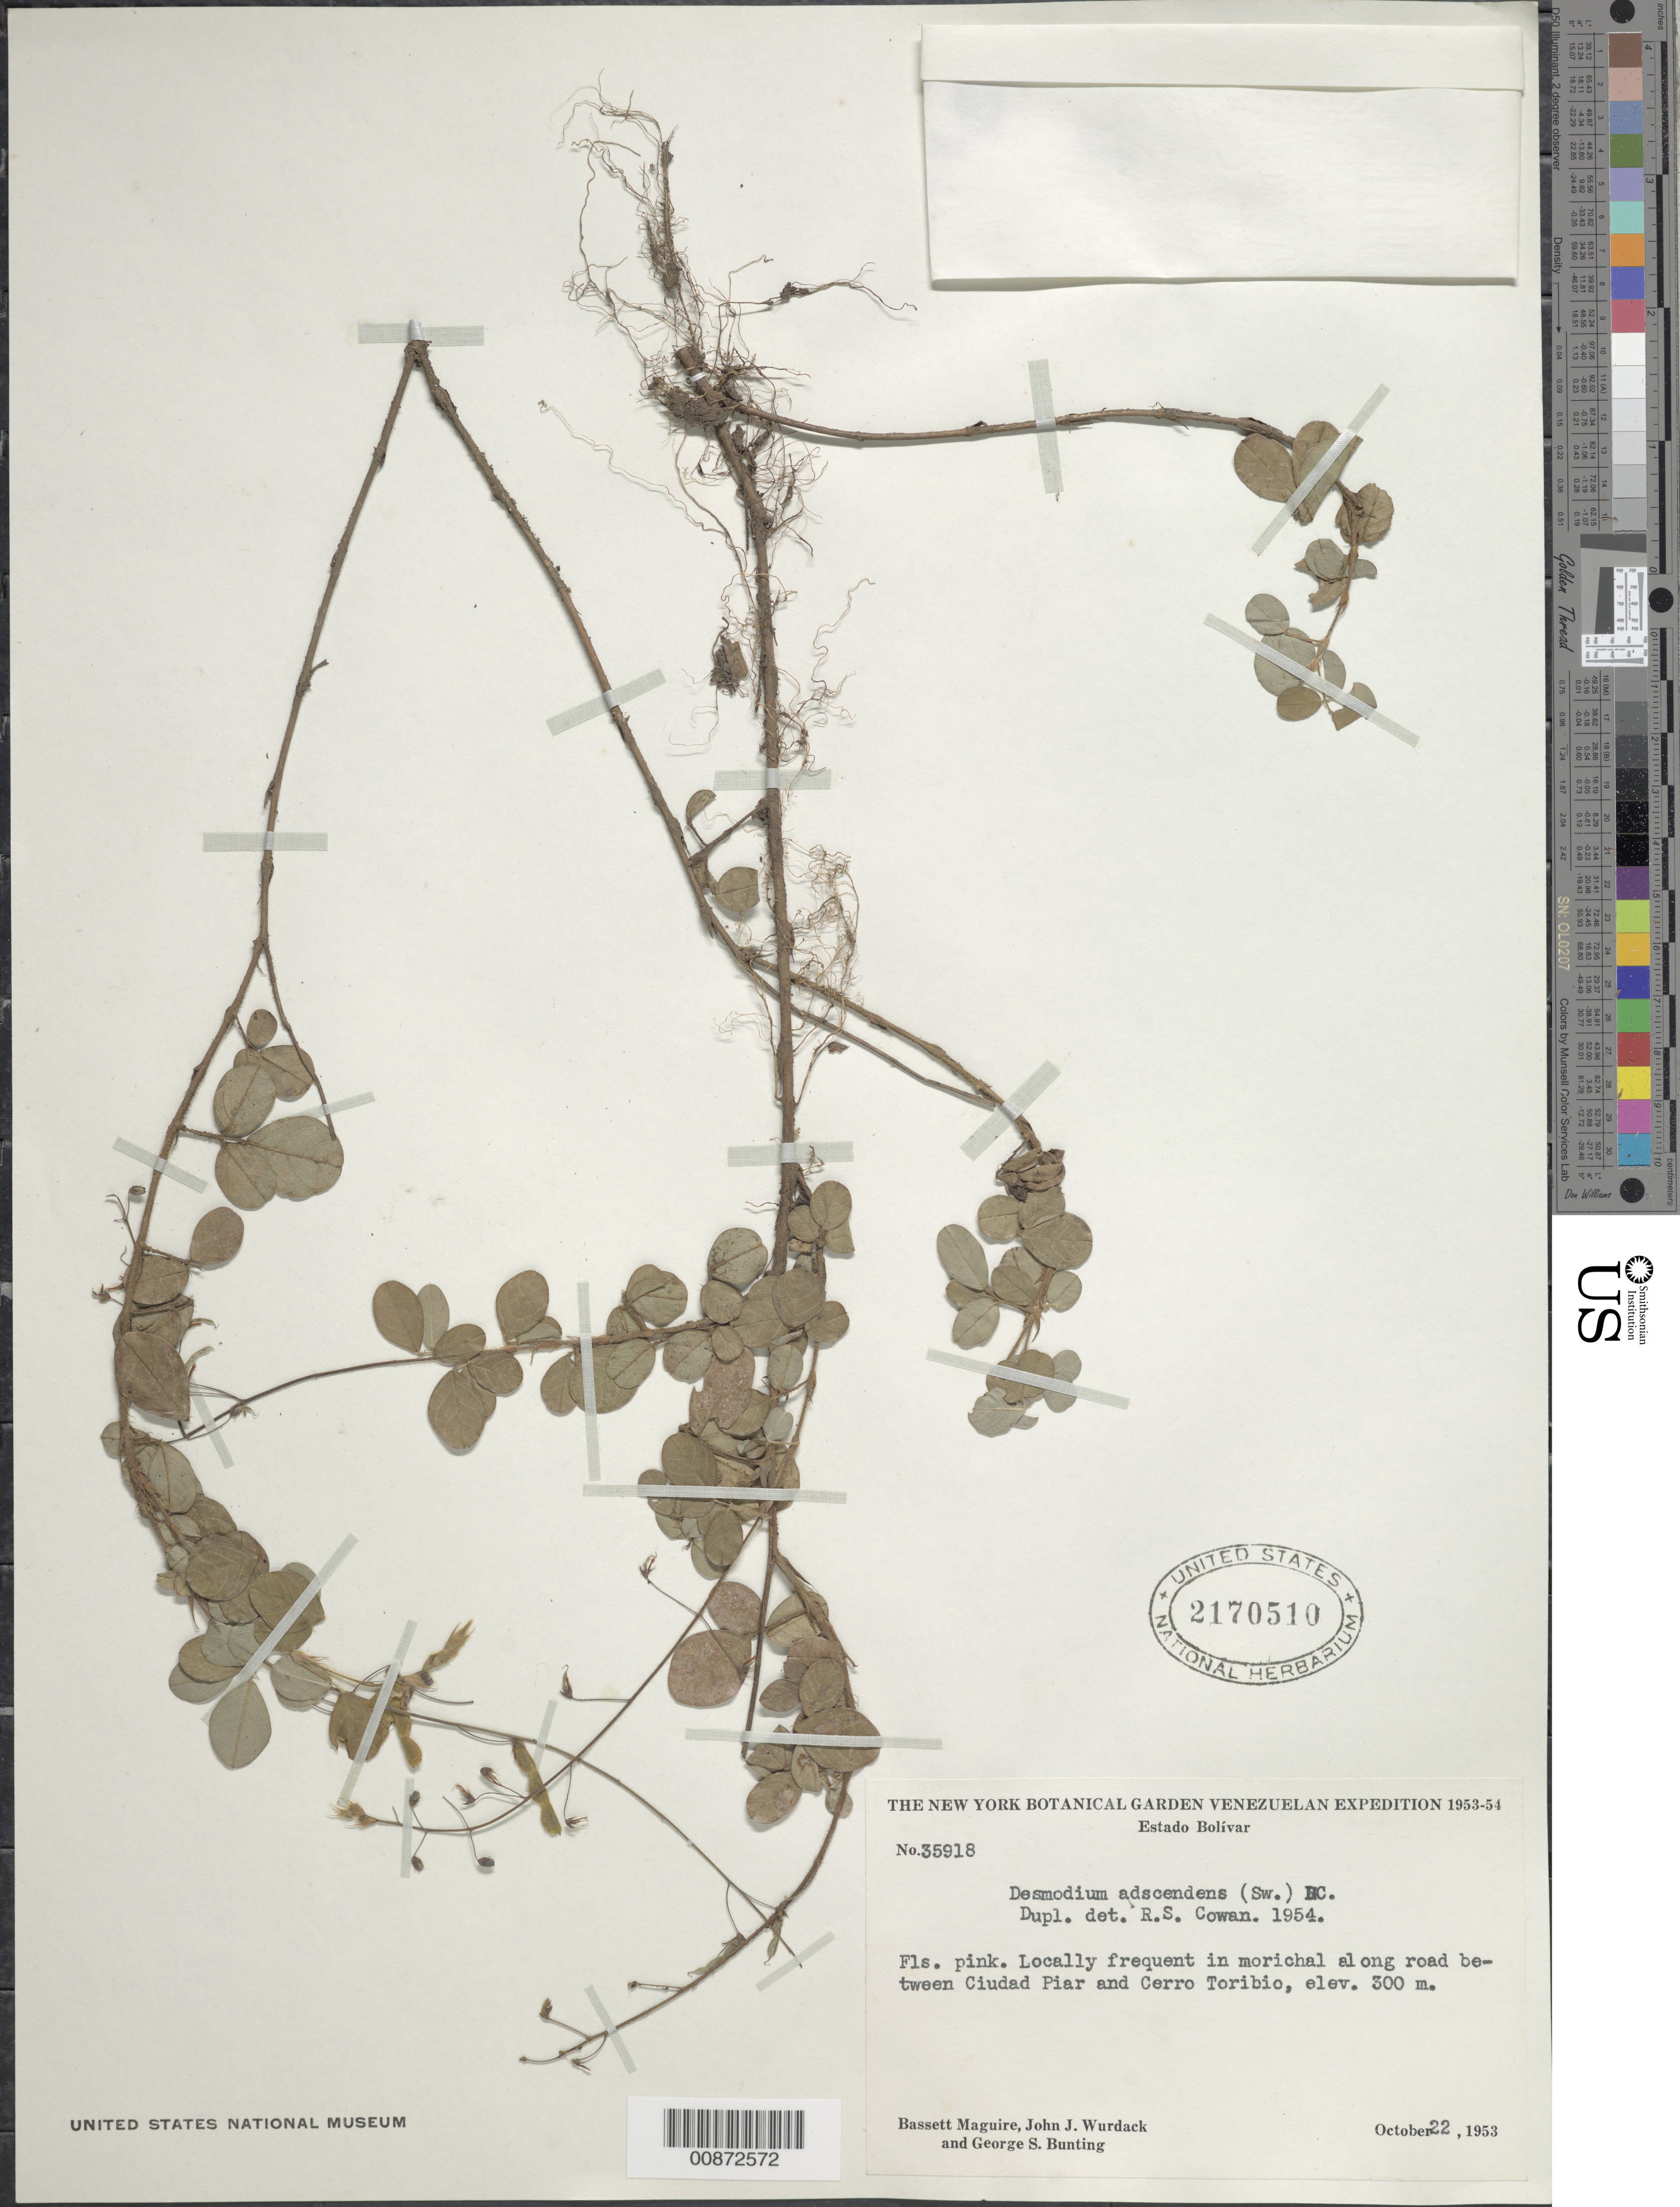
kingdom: Plantae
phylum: Tracheophyta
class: Magnoliopsida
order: Fabales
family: Fabaceae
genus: Grona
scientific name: Grona adscendens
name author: (Sw.) H. Ohashi & K. Ohashi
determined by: Strong, Mark T., (BOT), Smithsonian Institution - National Museum of Natural History (UNITED STATES)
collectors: B. Maguire, J. J. Wurdack & G. S. Bunting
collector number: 35918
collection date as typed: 22-Oct-53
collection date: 1953-10-22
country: Venezuela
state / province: Bolívar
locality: Ciudad Piar to Cerro Toribio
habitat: Morichal along road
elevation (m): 300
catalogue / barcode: US 2170510